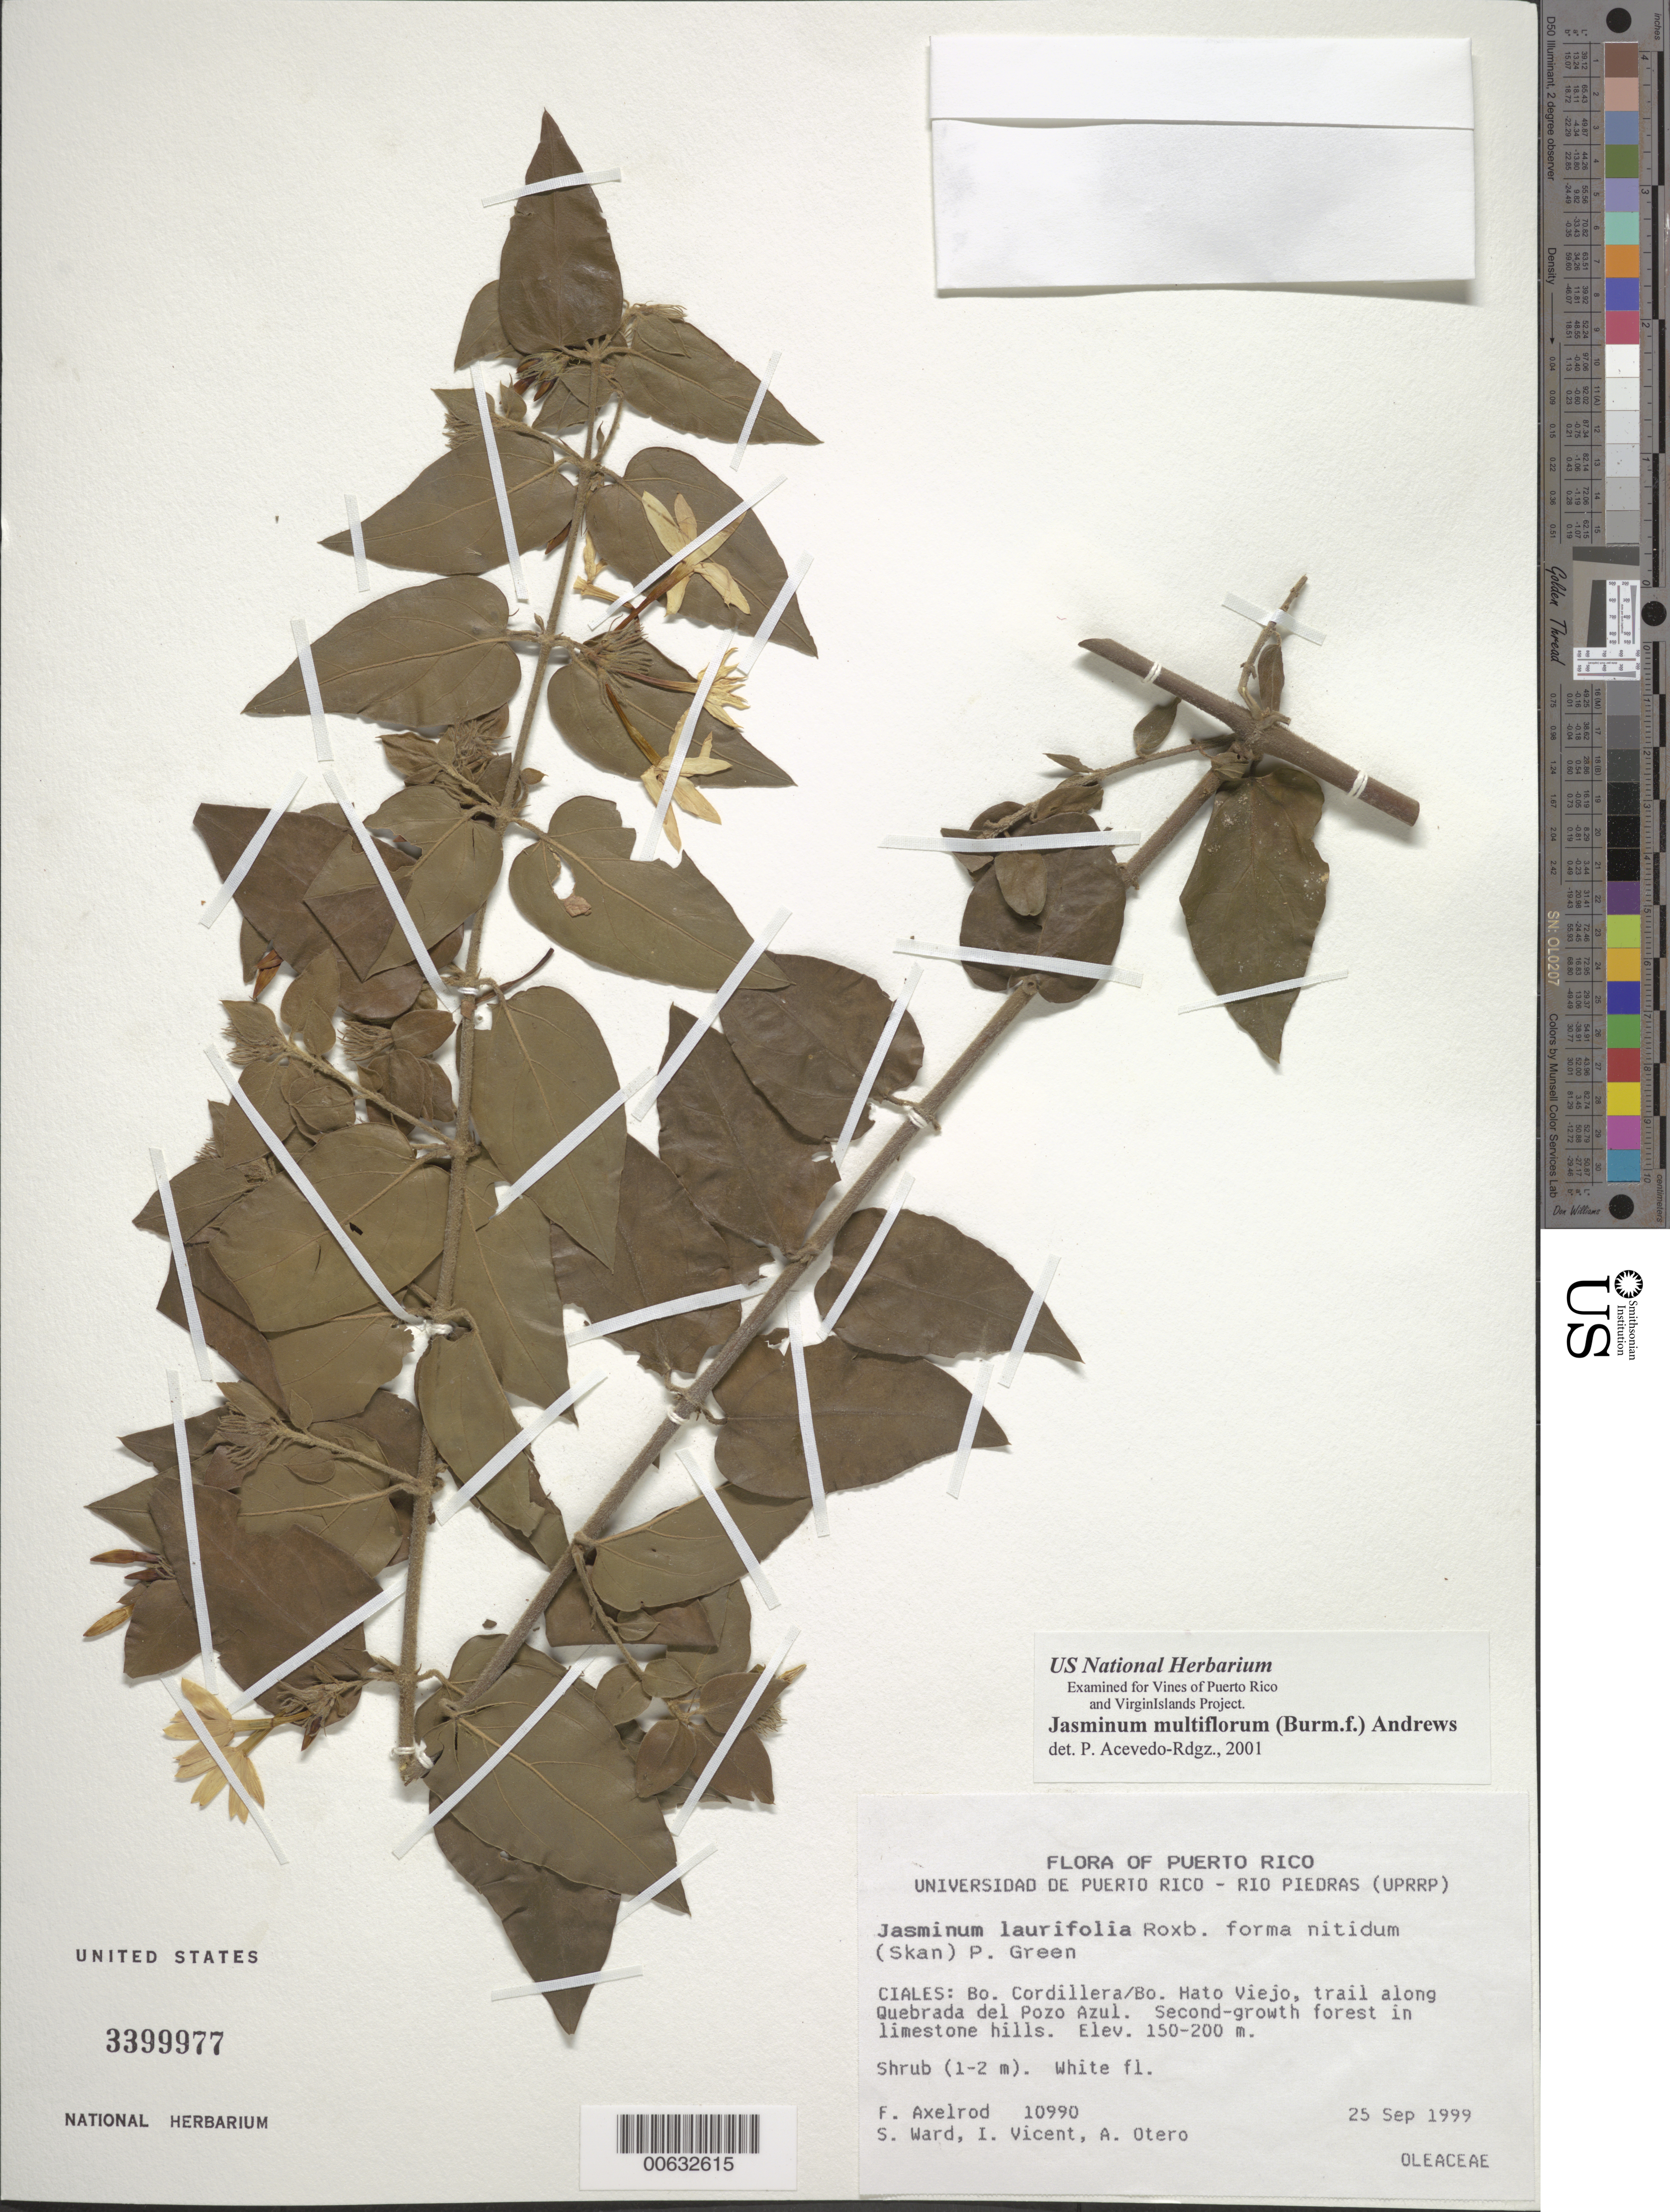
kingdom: Plantae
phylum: Tracheophyta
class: Magnoliopsida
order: Lamiales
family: Oleaceae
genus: Jasminum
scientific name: Jasminum laurifolium f. nitidum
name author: (Skan) P.S. Green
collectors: F. S. Axelrod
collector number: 10990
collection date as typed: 25 Sep 1999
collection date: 1999-09-25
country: Puerto Rico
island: Greater Antilles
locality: Ciales: Bo. Cordillera/Bo. Hato Viejo, trail along Quebrada del Pozo Azul.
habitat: Second-growth forest in limestone hills.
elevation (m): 150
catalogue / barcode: US 3399977